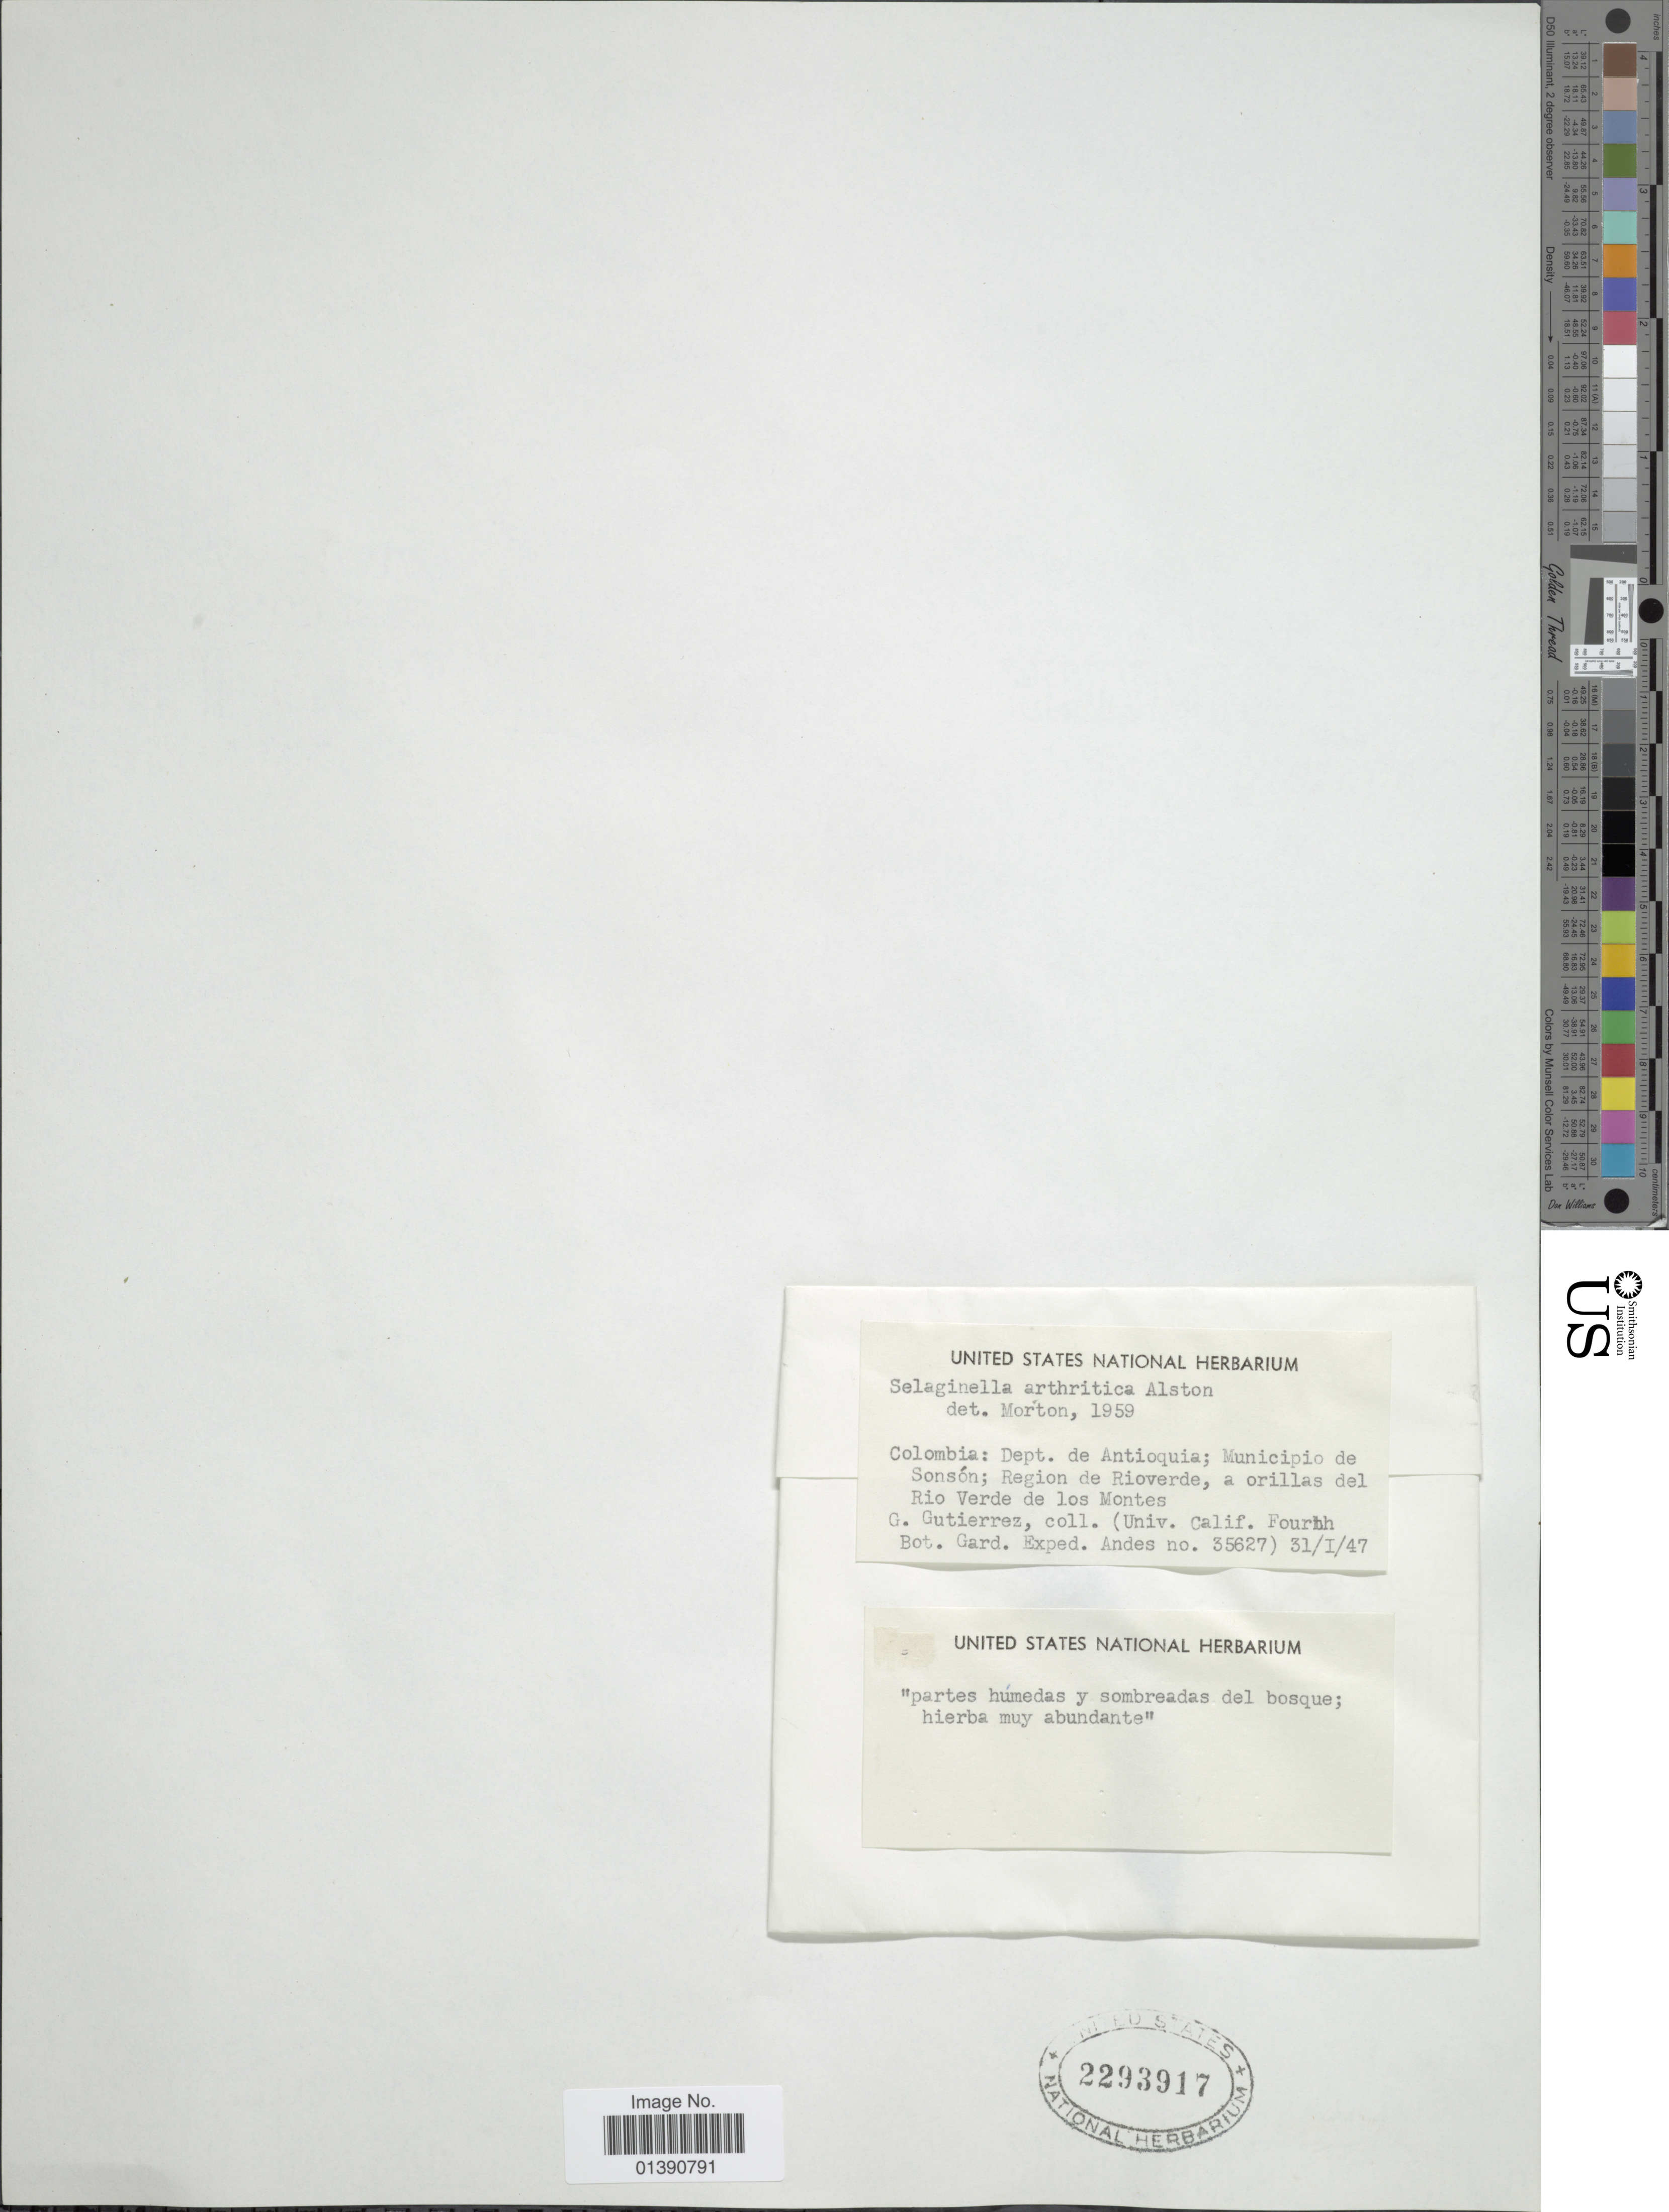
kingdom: Plantae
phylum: Tracheophyta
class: Lycopodiopsida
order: Selaginellales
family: Selaginellaceae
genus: Selaginella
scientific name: Selaginella geniculata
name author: (C. Presl) Spring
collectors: G. Gutierrez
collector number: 35627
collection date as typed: Transcribed d/m/y: 31/1/47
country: Colombia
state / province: Antioquia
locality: Municpio de Sonsón; Region de Rioverde, a orillas del Rio Verde de los Montes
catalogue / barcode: US 2293917